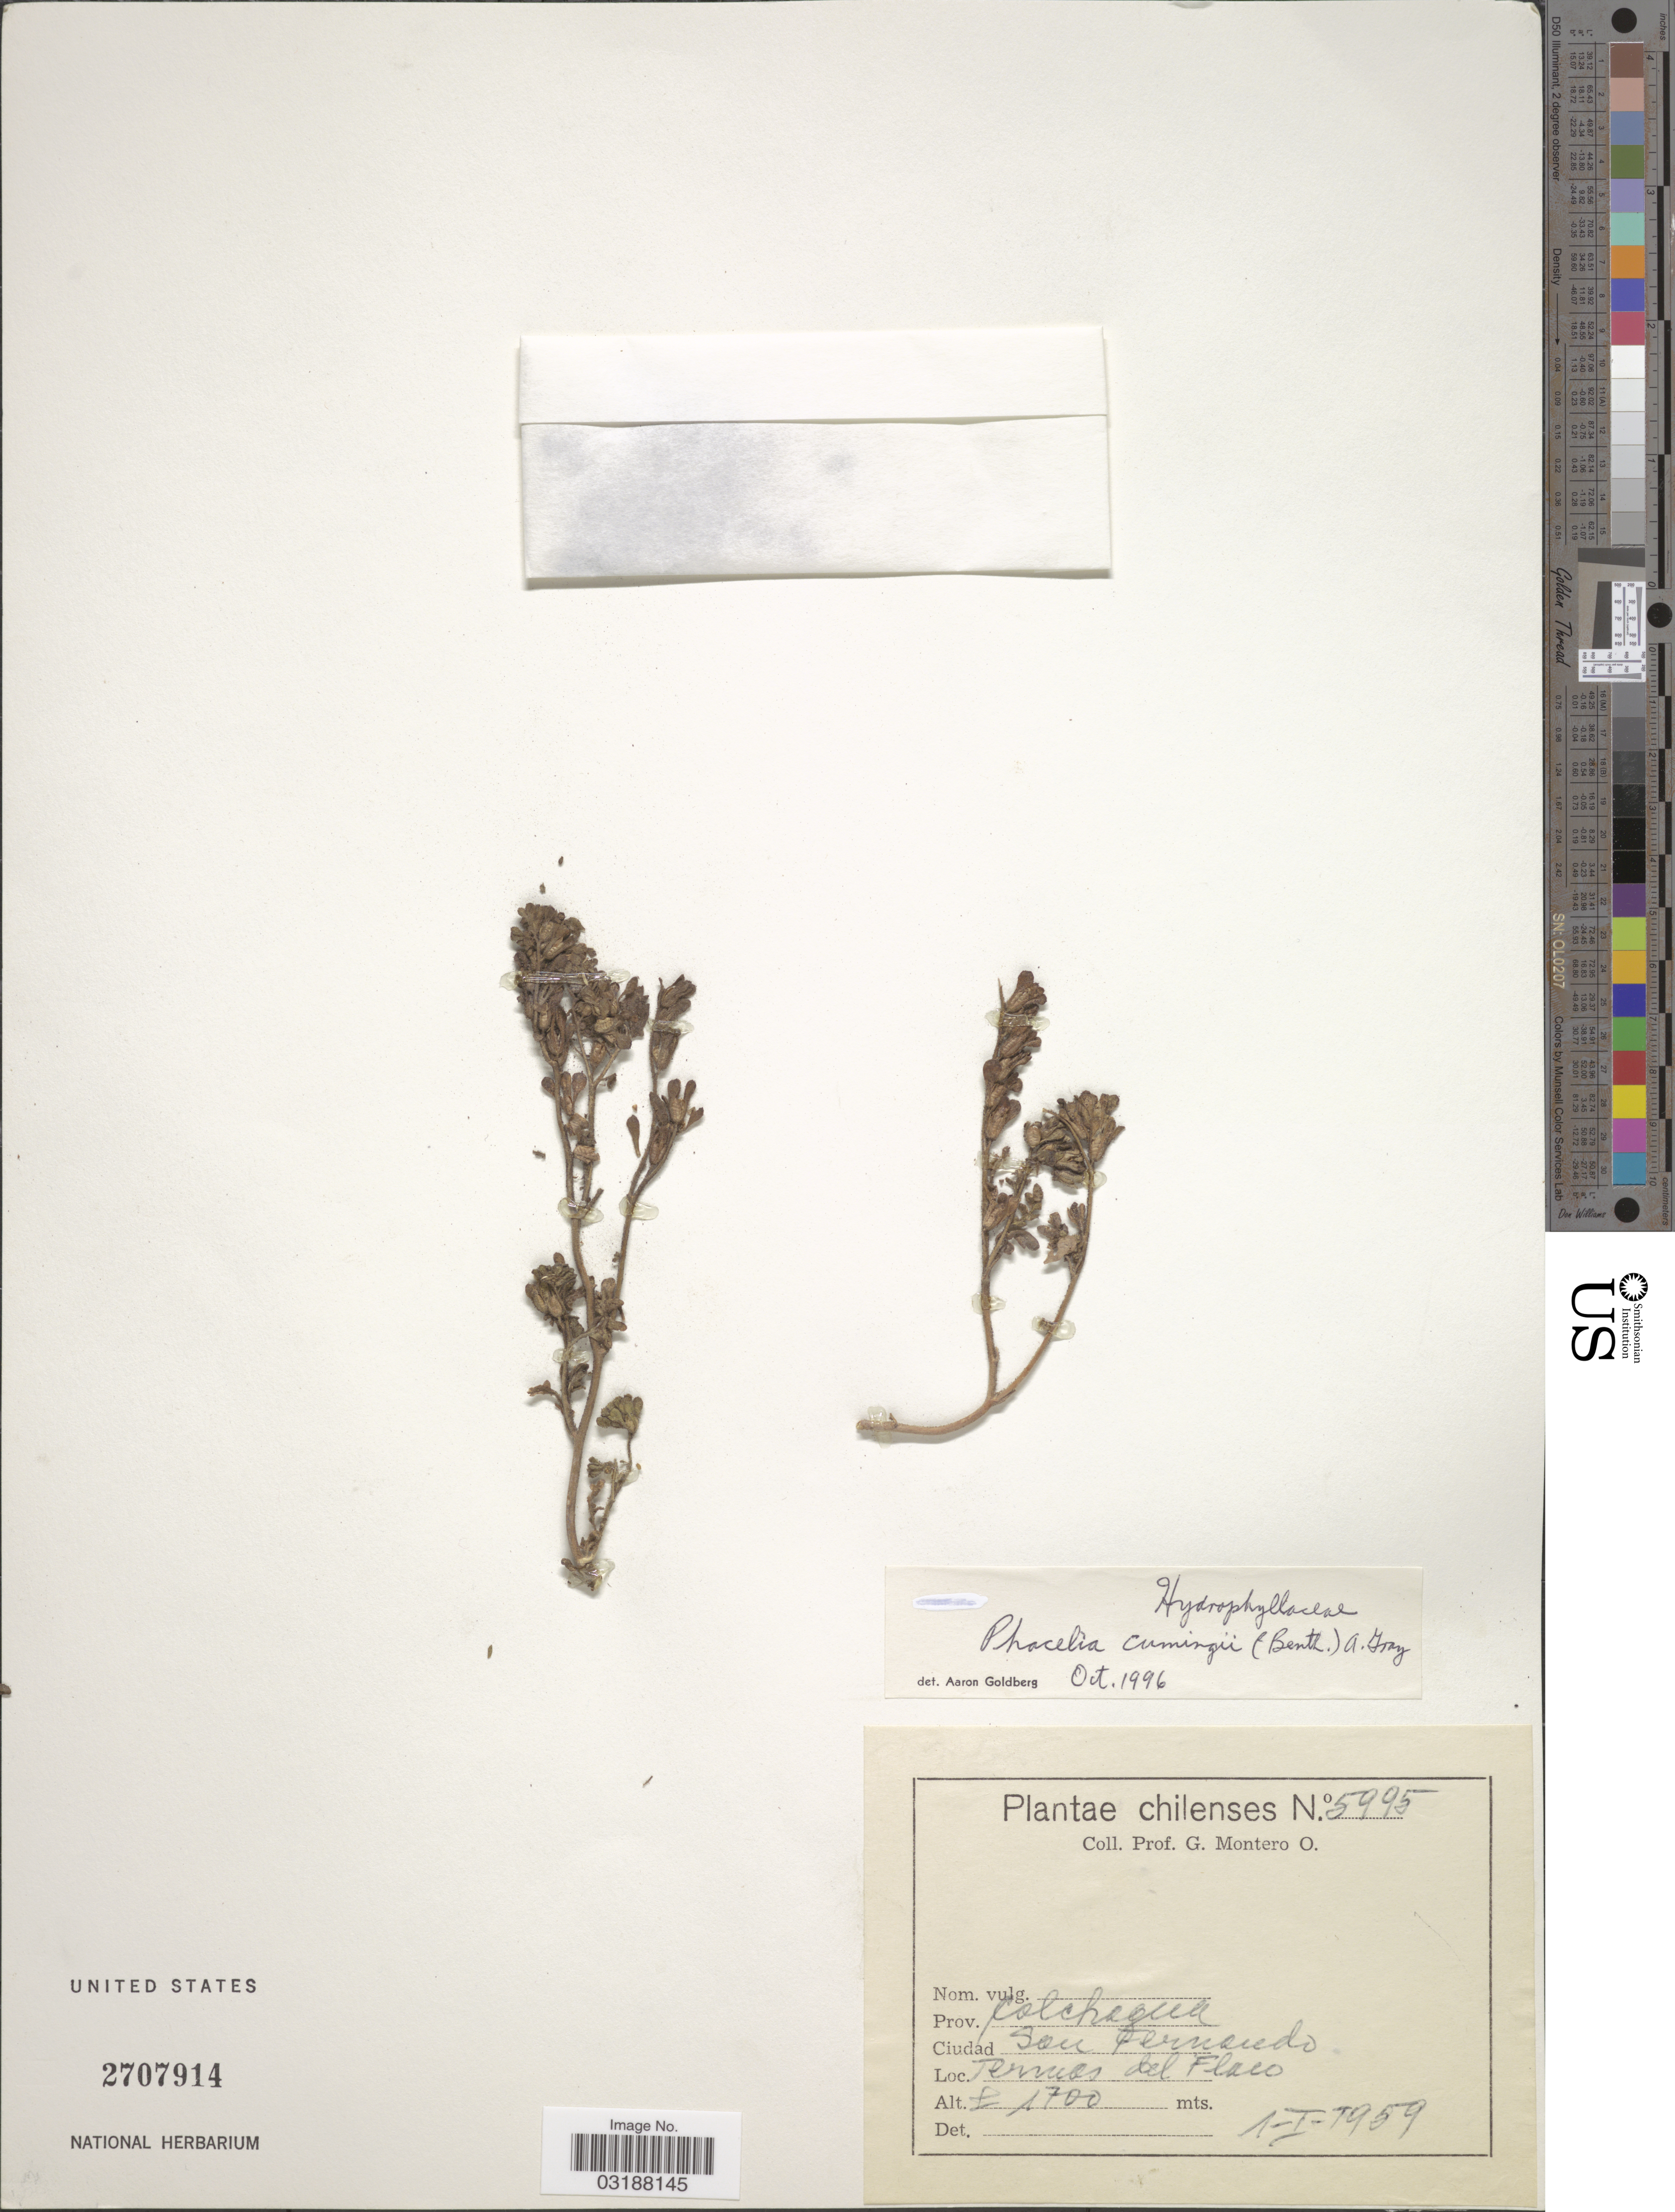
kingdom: Plantae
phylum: Tracheophyta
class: Magnoliopsida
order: Boraginales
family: Hydrophyllaceae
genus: Phacelia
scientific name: Phacelia cumingii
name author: (Benth.) A. Gray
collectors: G. Montero O.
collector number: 5995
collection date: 1959-01-01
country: Chile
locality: Prov. Colchagua, San Fernando, Ternuas del Flaco.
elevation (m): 1700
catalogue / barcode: US 2707914